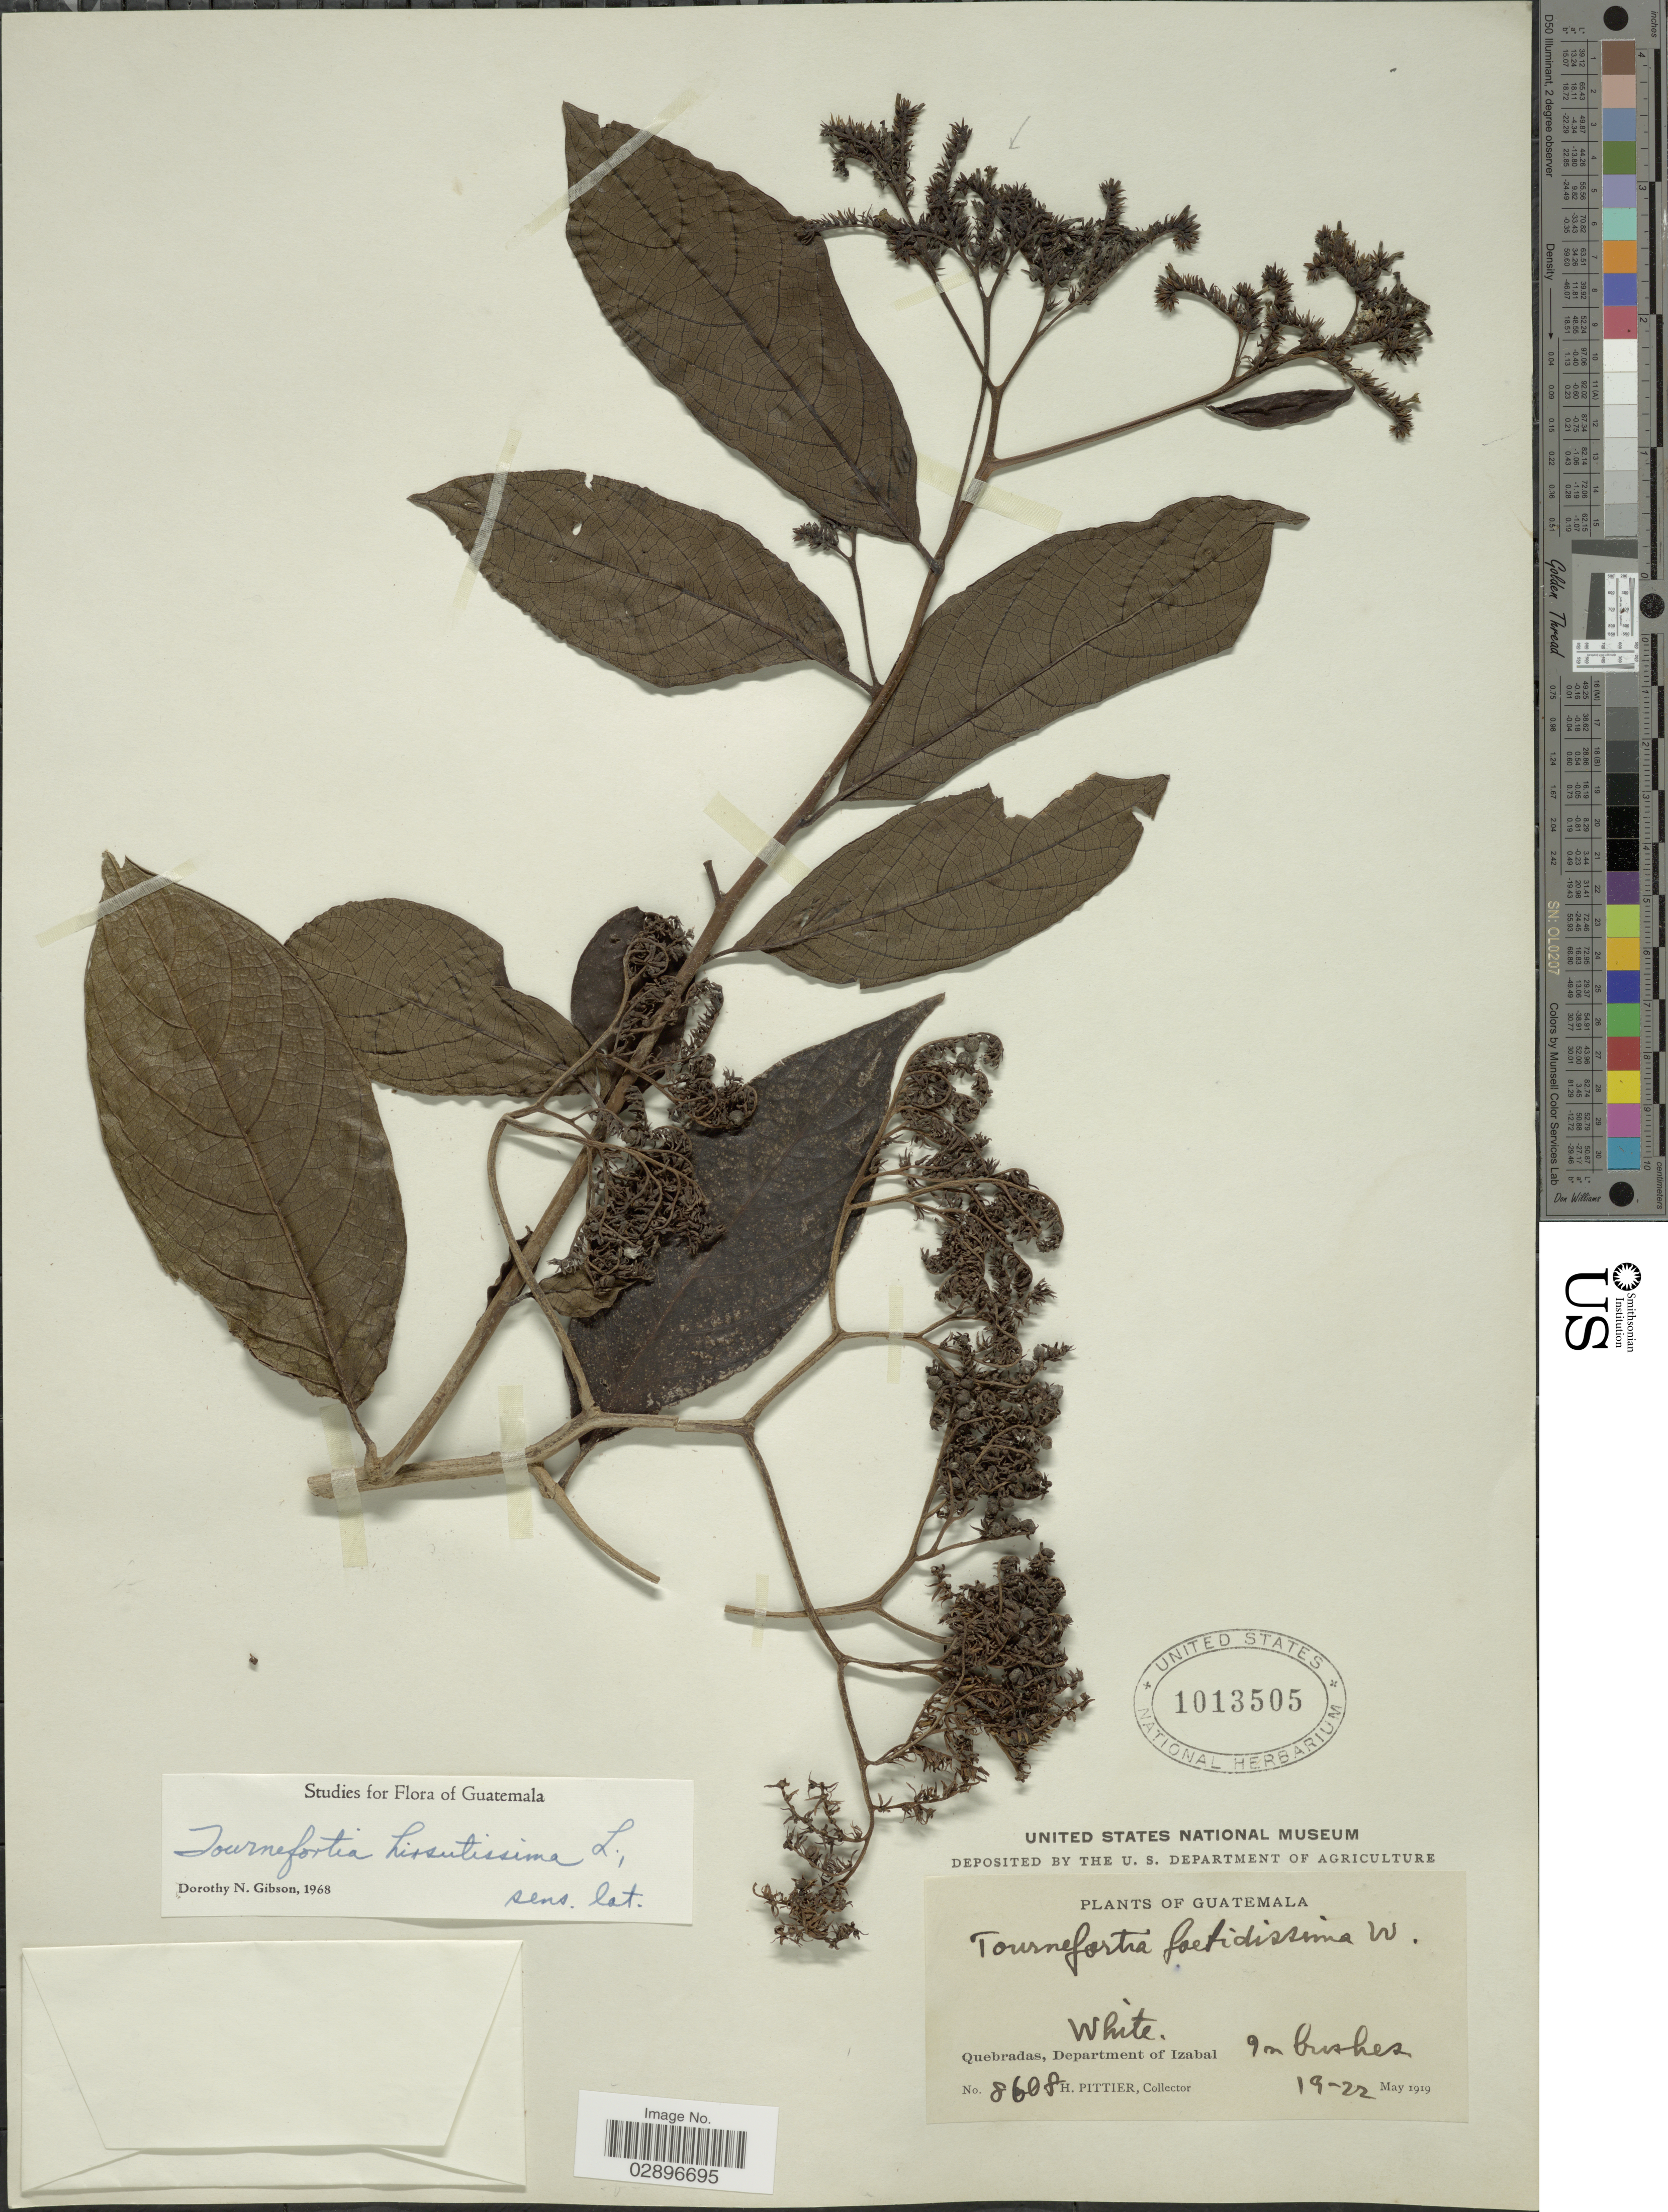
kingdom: Plantae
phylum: Tracheophyta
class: Magnoliopsida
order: Boraginales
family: Heliotropiaceae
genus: Tournefortia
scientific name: Tournefortia hirsutissima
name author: L.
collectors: H. F. Pittier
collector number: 8608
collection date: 1919-05-19/1919-05-22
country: Guatemala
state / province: Izabal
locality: Quebradas, Department of Izabal.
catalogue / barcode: US 1013505